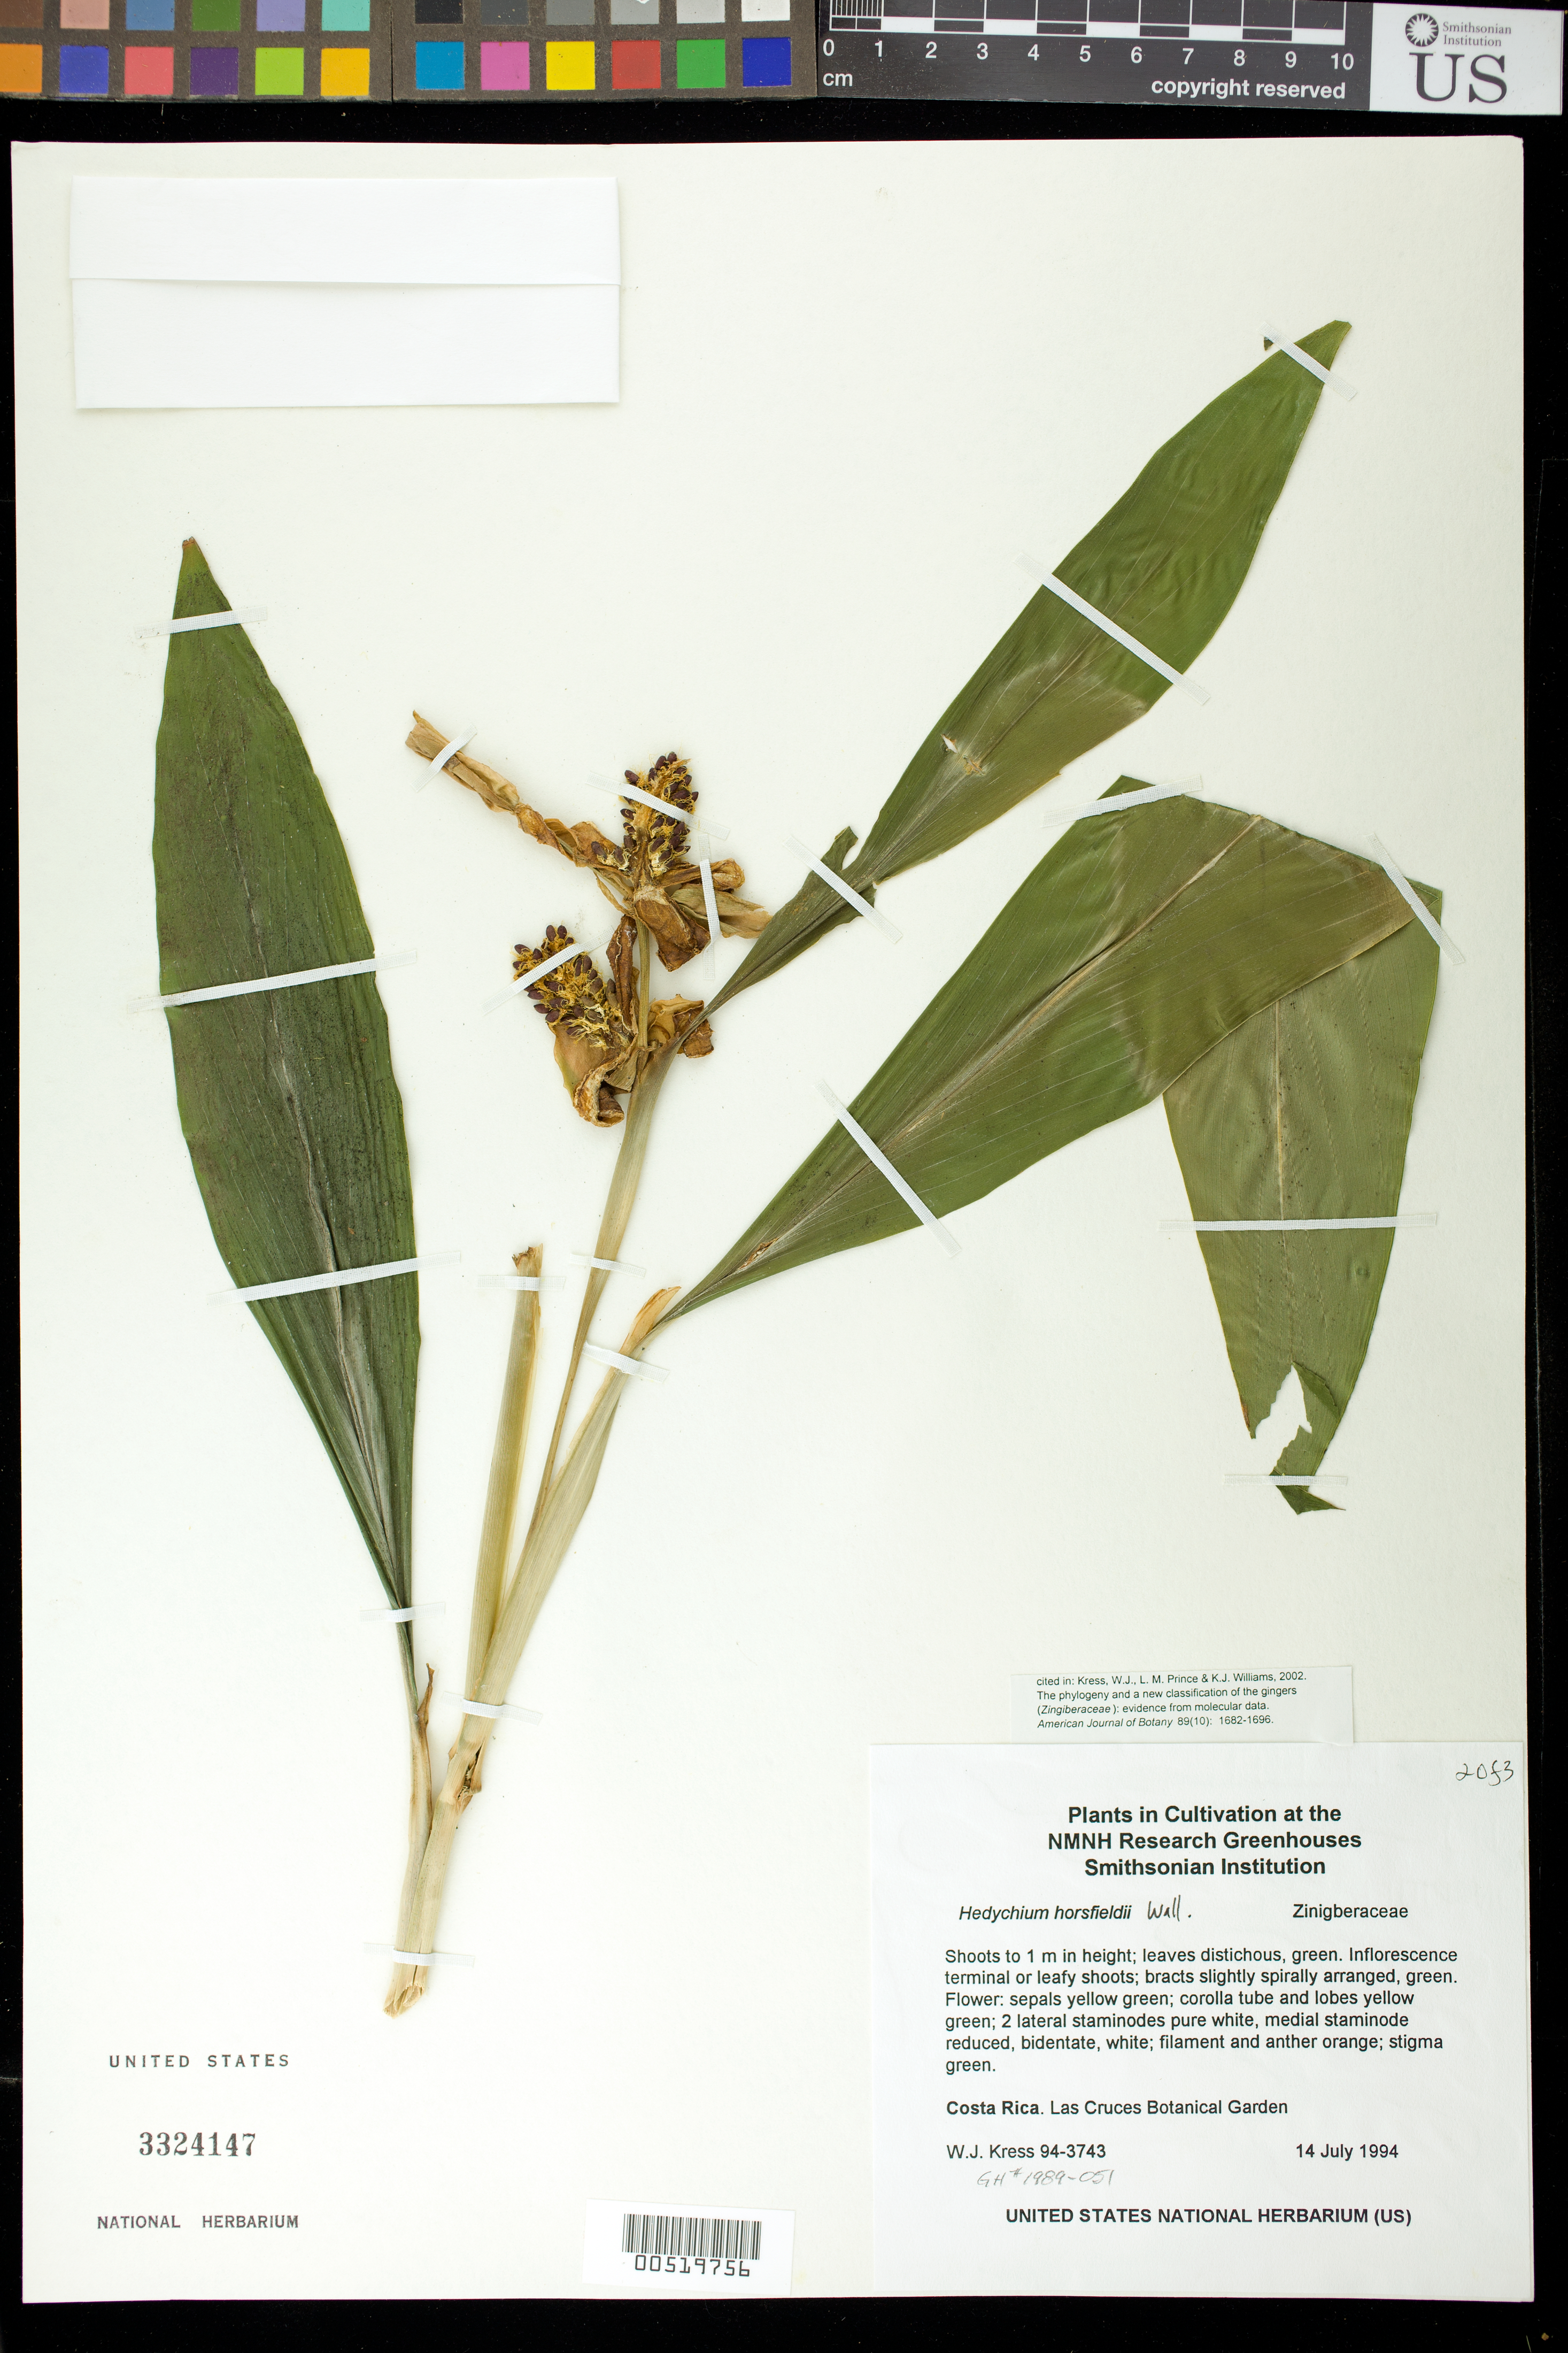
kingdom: Plantae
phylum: Tracheophyta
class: Liliopsida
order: Zingiberales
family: Zingiberaceae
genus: Hedychium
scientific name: Hedychium horsfieldii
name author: R. Br. ex Wall.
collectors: W. J. Kress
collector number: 94-3743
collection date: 1994-07-14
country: United States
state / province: Maryland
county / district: Prince George's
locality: NMNH Botany Research Greenhouses; Museum Support Center, Suitland.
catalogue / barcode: US 3324147